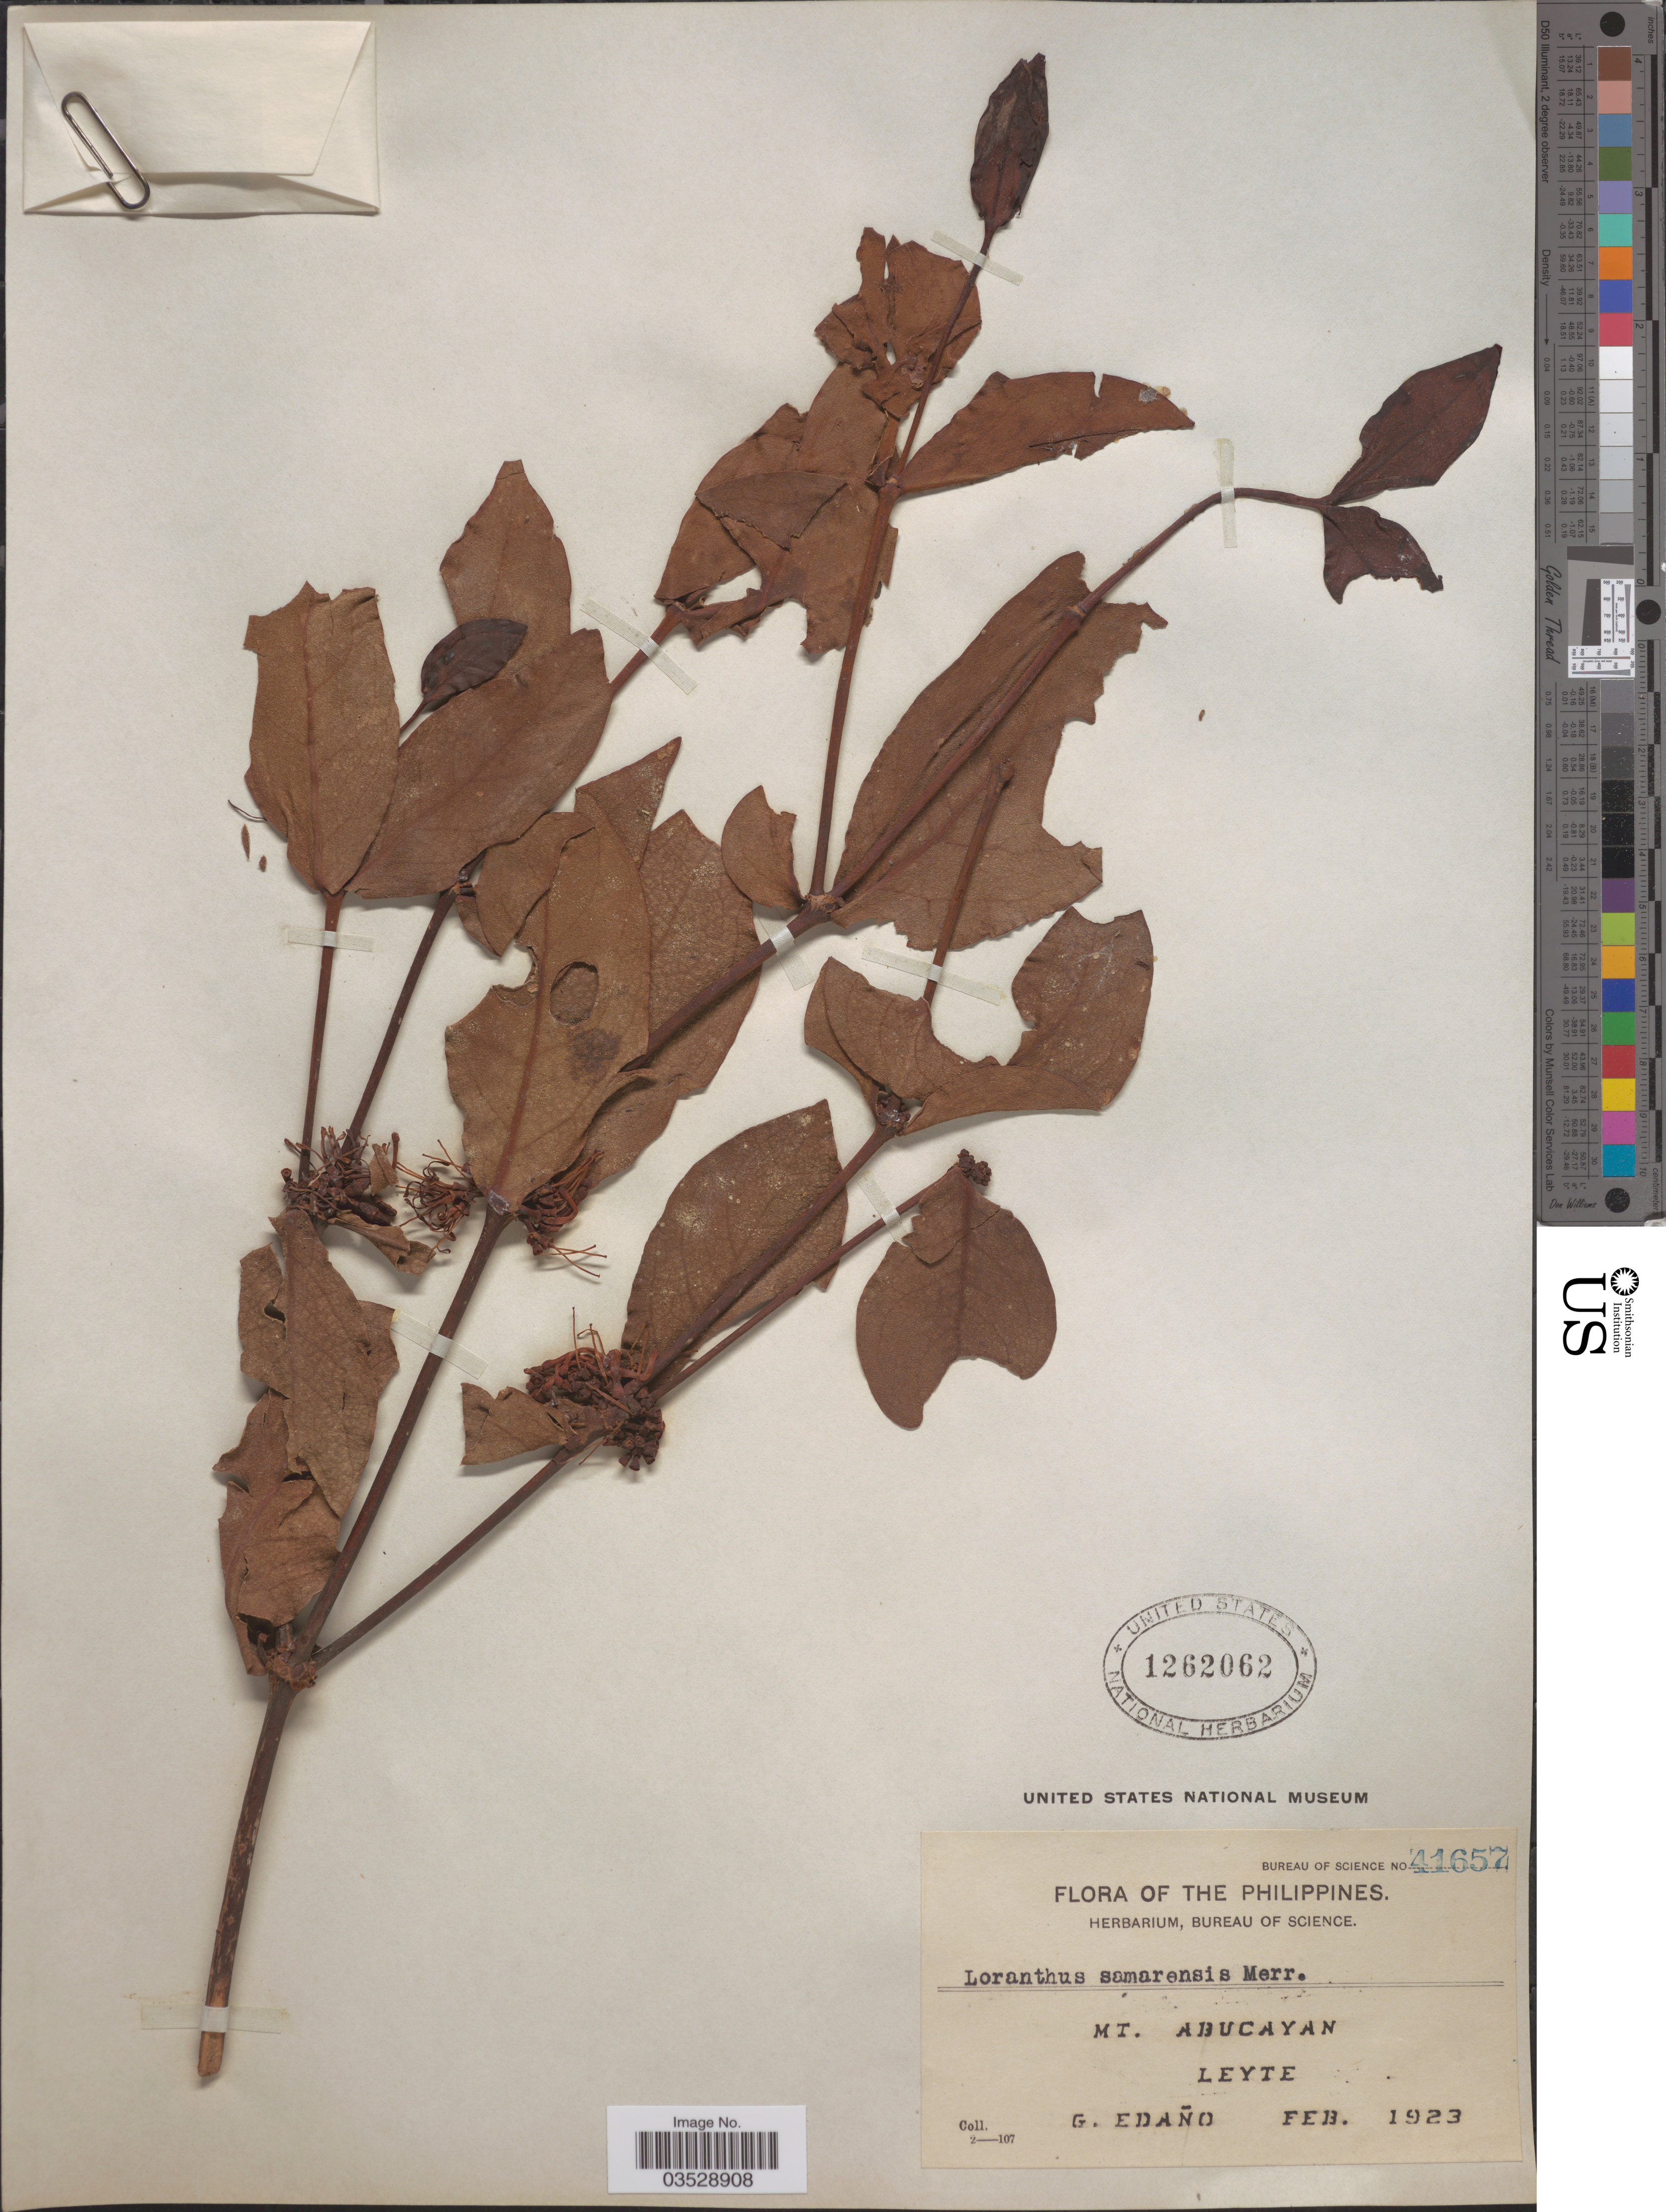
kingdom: Plantae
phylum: Tracheophyta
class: Magnoliopsida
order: Santalales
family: Loranthaceae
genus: Amyema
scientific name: Amyema edanoi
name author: (Merr.) Barlow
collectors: G. Edaño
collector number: Bureau of Science 41657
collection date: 1923-02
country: Philippines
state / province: Eastern Visayas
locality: Mt. Abucayan, Leyte.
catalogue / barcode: US 1262062